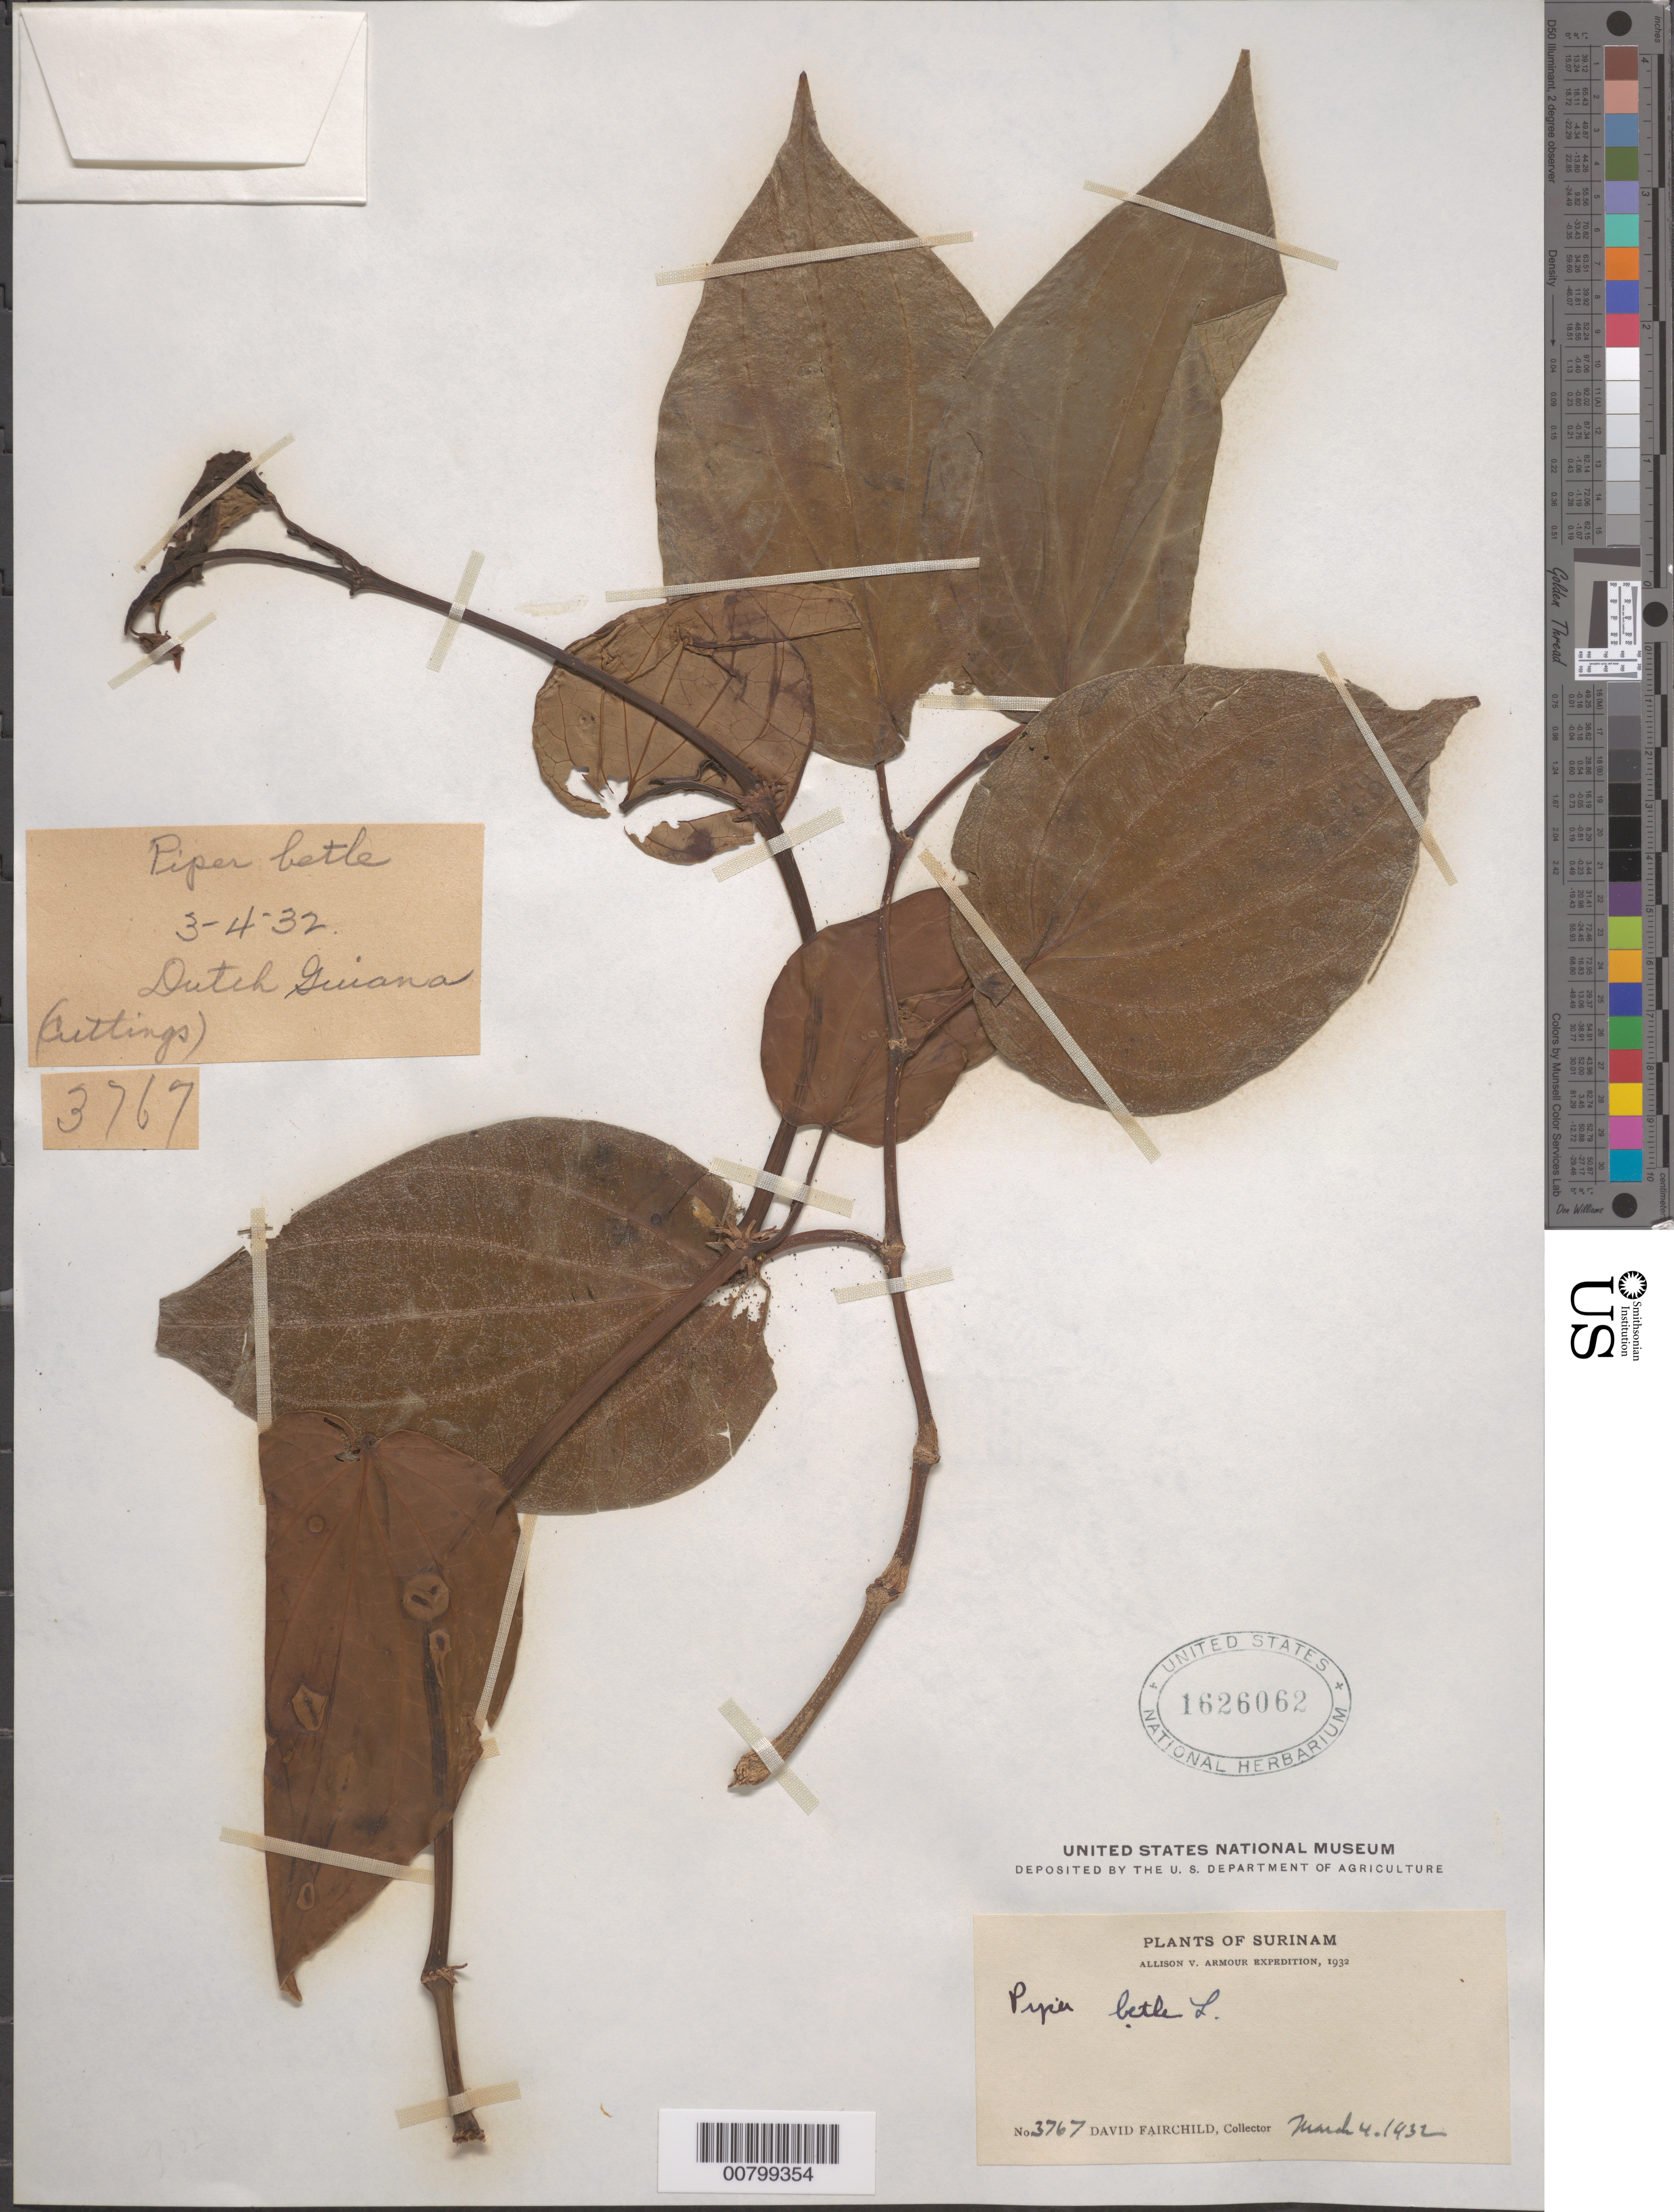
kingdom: Plantae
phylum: Tracheophyta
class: Magnoliopsida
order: Piperales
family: Piperaceae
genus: Piper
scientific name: Piper betle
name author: L.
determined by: Fairchild, D. G.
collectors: D. G. Fairchild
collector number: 3767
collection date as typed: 4-Mar-32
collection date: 1932-03-04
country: Suriname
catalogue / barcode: US 1626062